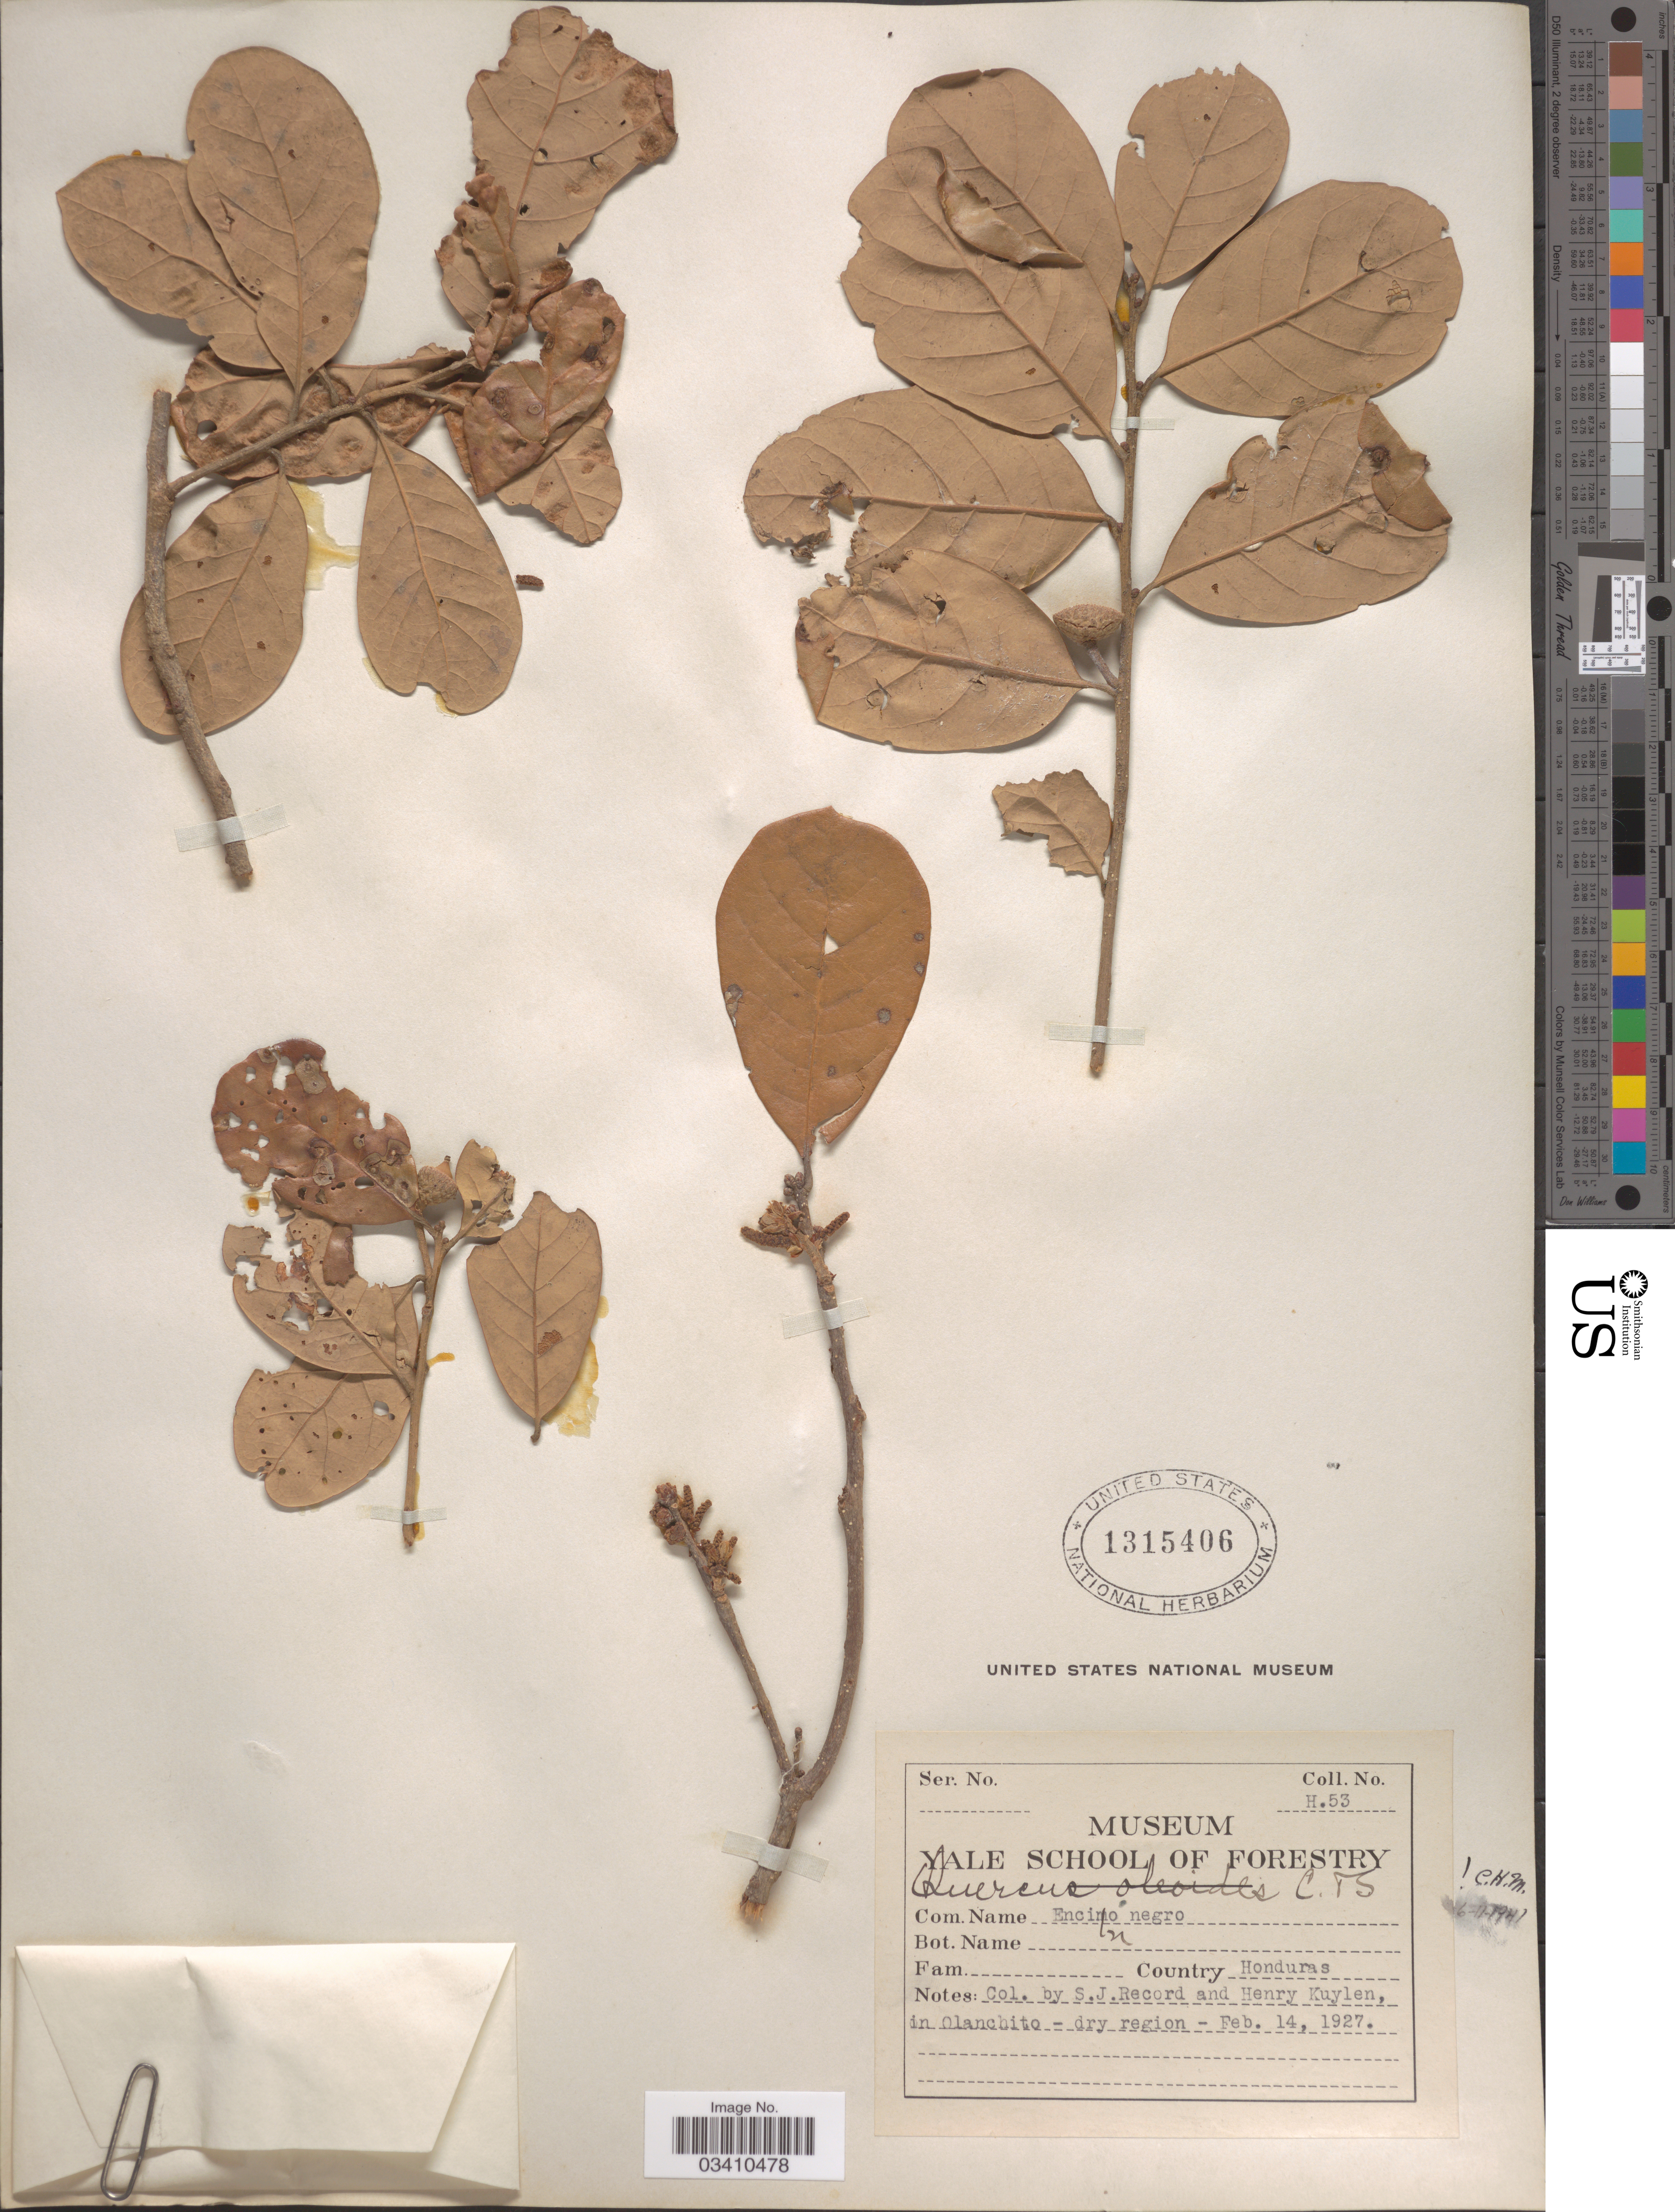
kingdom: Plantae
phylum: Tracheophyta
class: Magnoliopsida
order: Fagales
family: Fagaceae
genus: Quercus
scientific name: Quercus oleoides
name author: Schltdl. & Cham.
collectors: S. J. Record & H. Kuylen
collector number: H53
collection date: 1927-02-14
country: Honduras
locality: In Olanchito - dry region.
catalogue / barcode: US 1315406